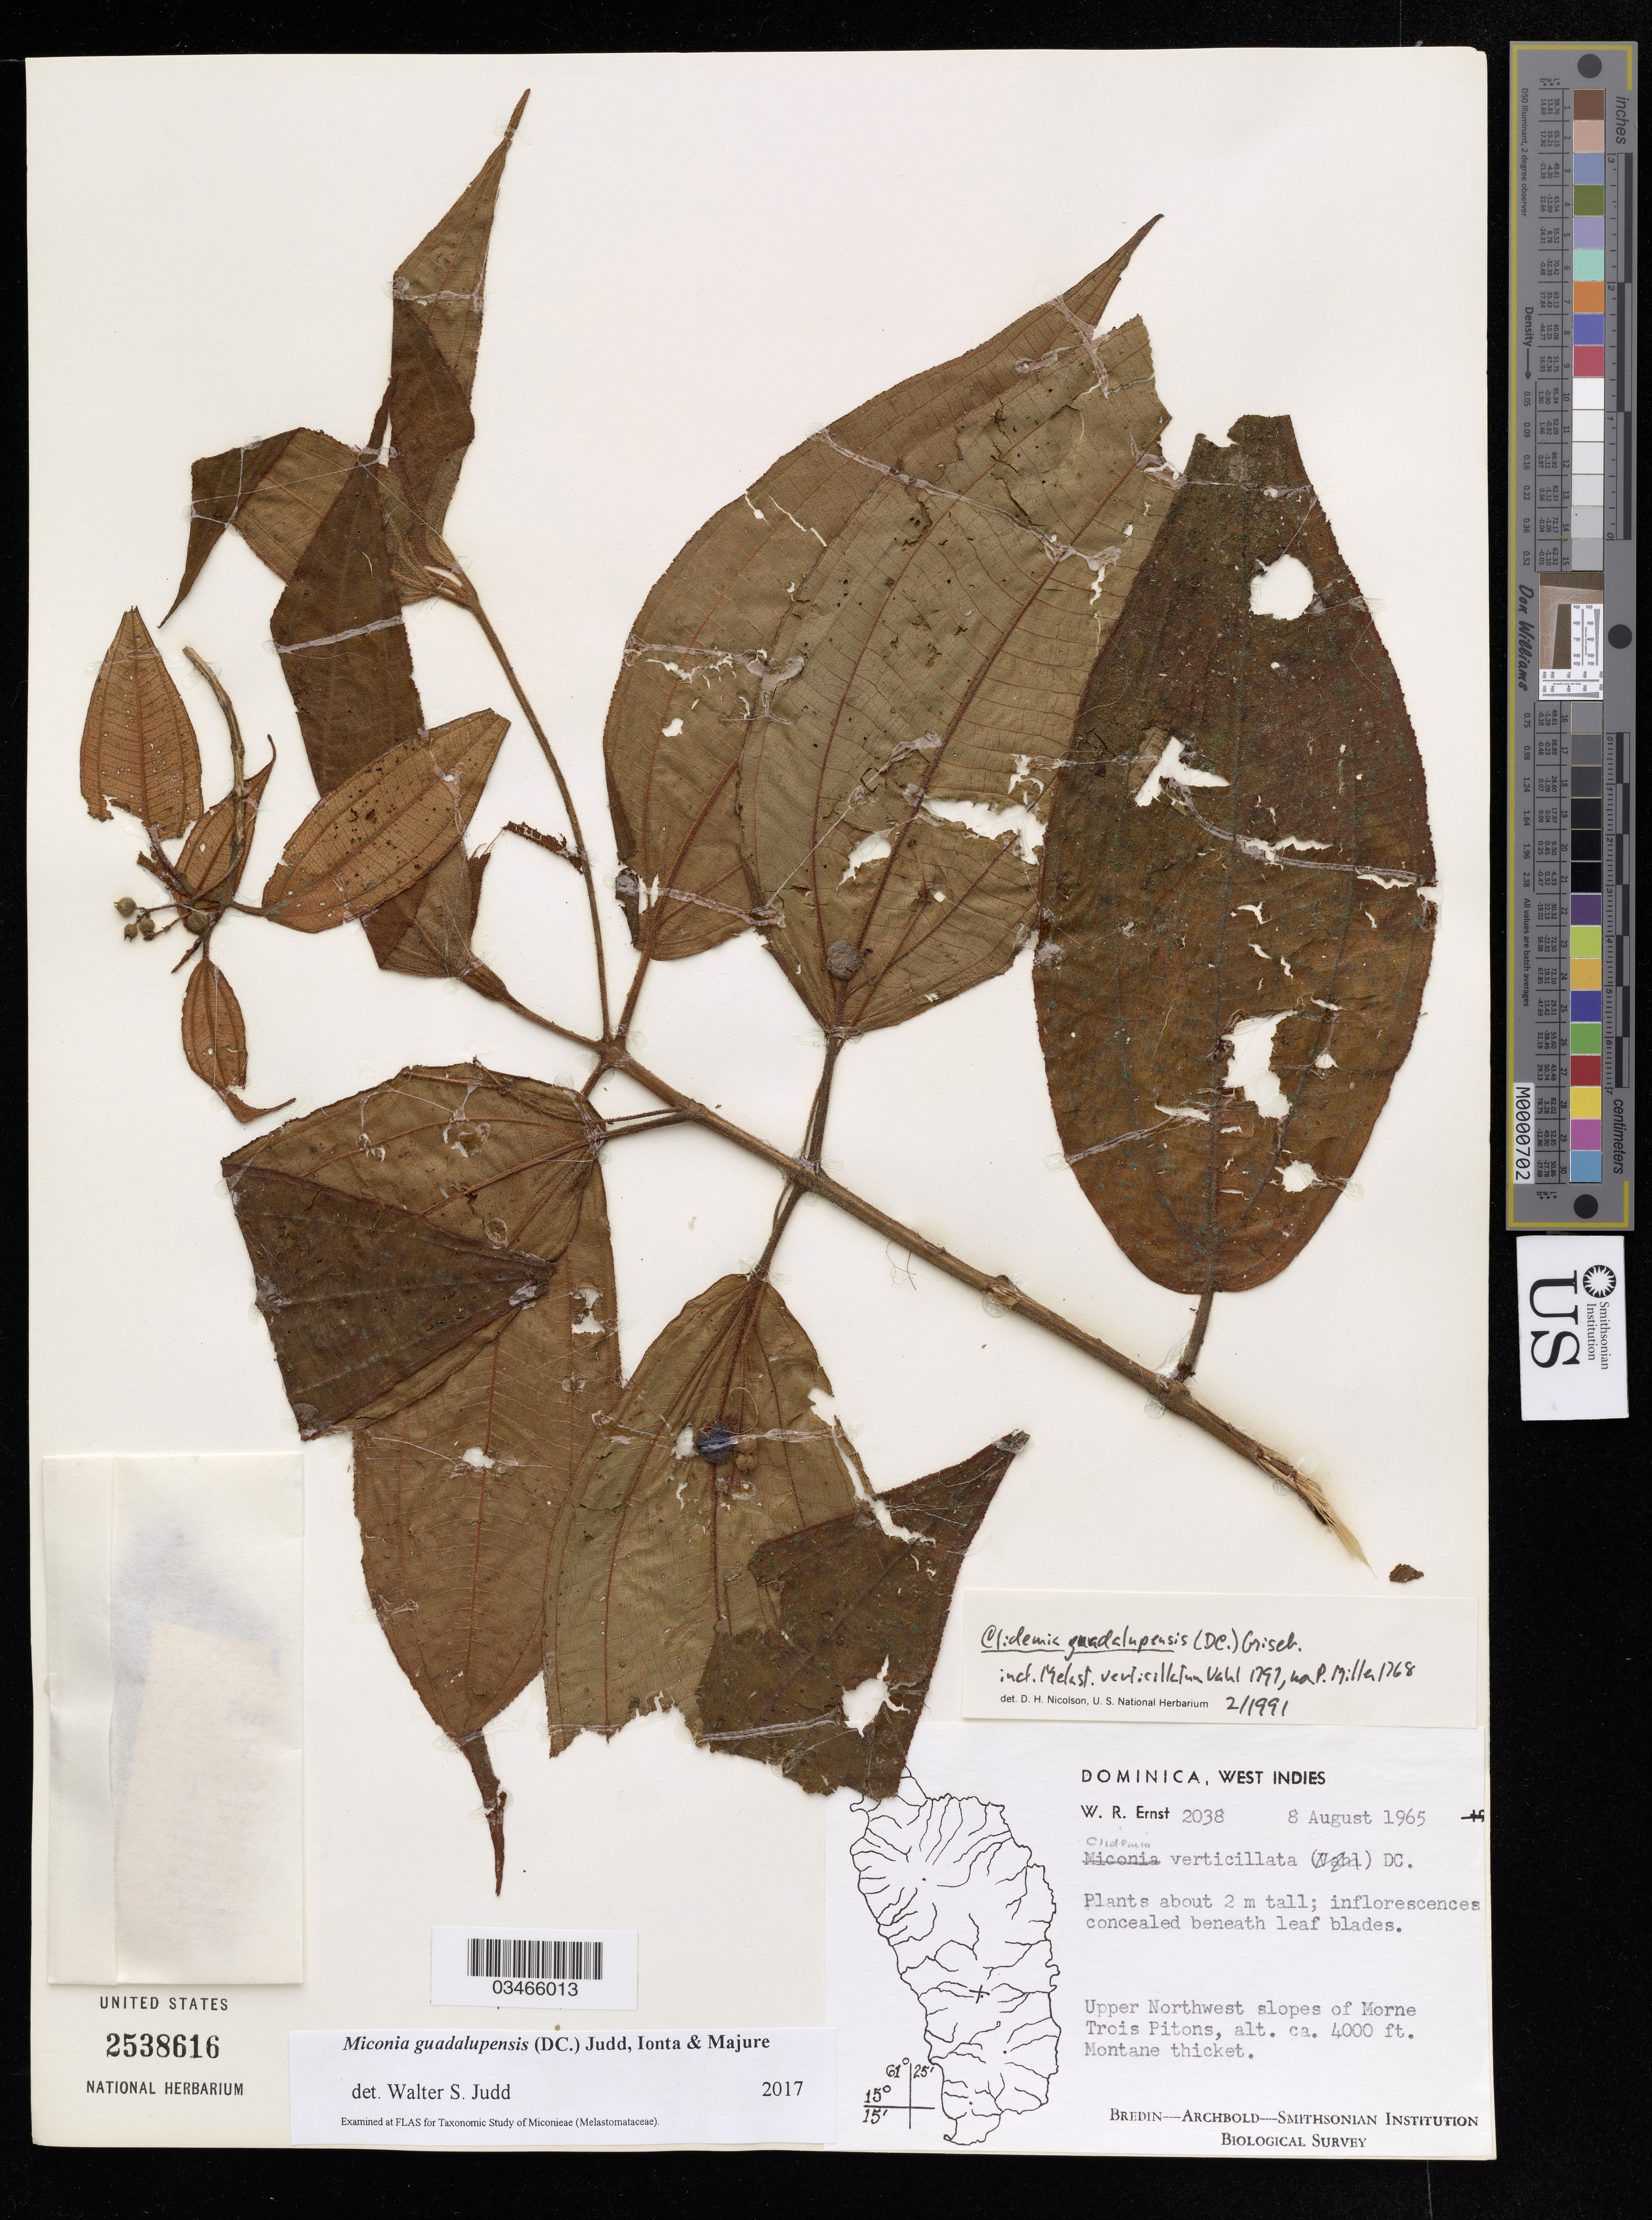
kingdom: Plantae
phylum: Tracheophyta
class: Magnoliopsida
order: Myrtales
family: Melastomataceae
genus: Miconia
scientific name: Miconia guadalupensis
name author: (DC.) Judd et al.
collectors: W. R. Ernst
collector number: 2038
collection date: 1965-08-08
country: Dominica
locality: Upper Northwest slopes of Morne Trois Pitons.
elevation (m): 1219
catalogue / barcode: US 2538616